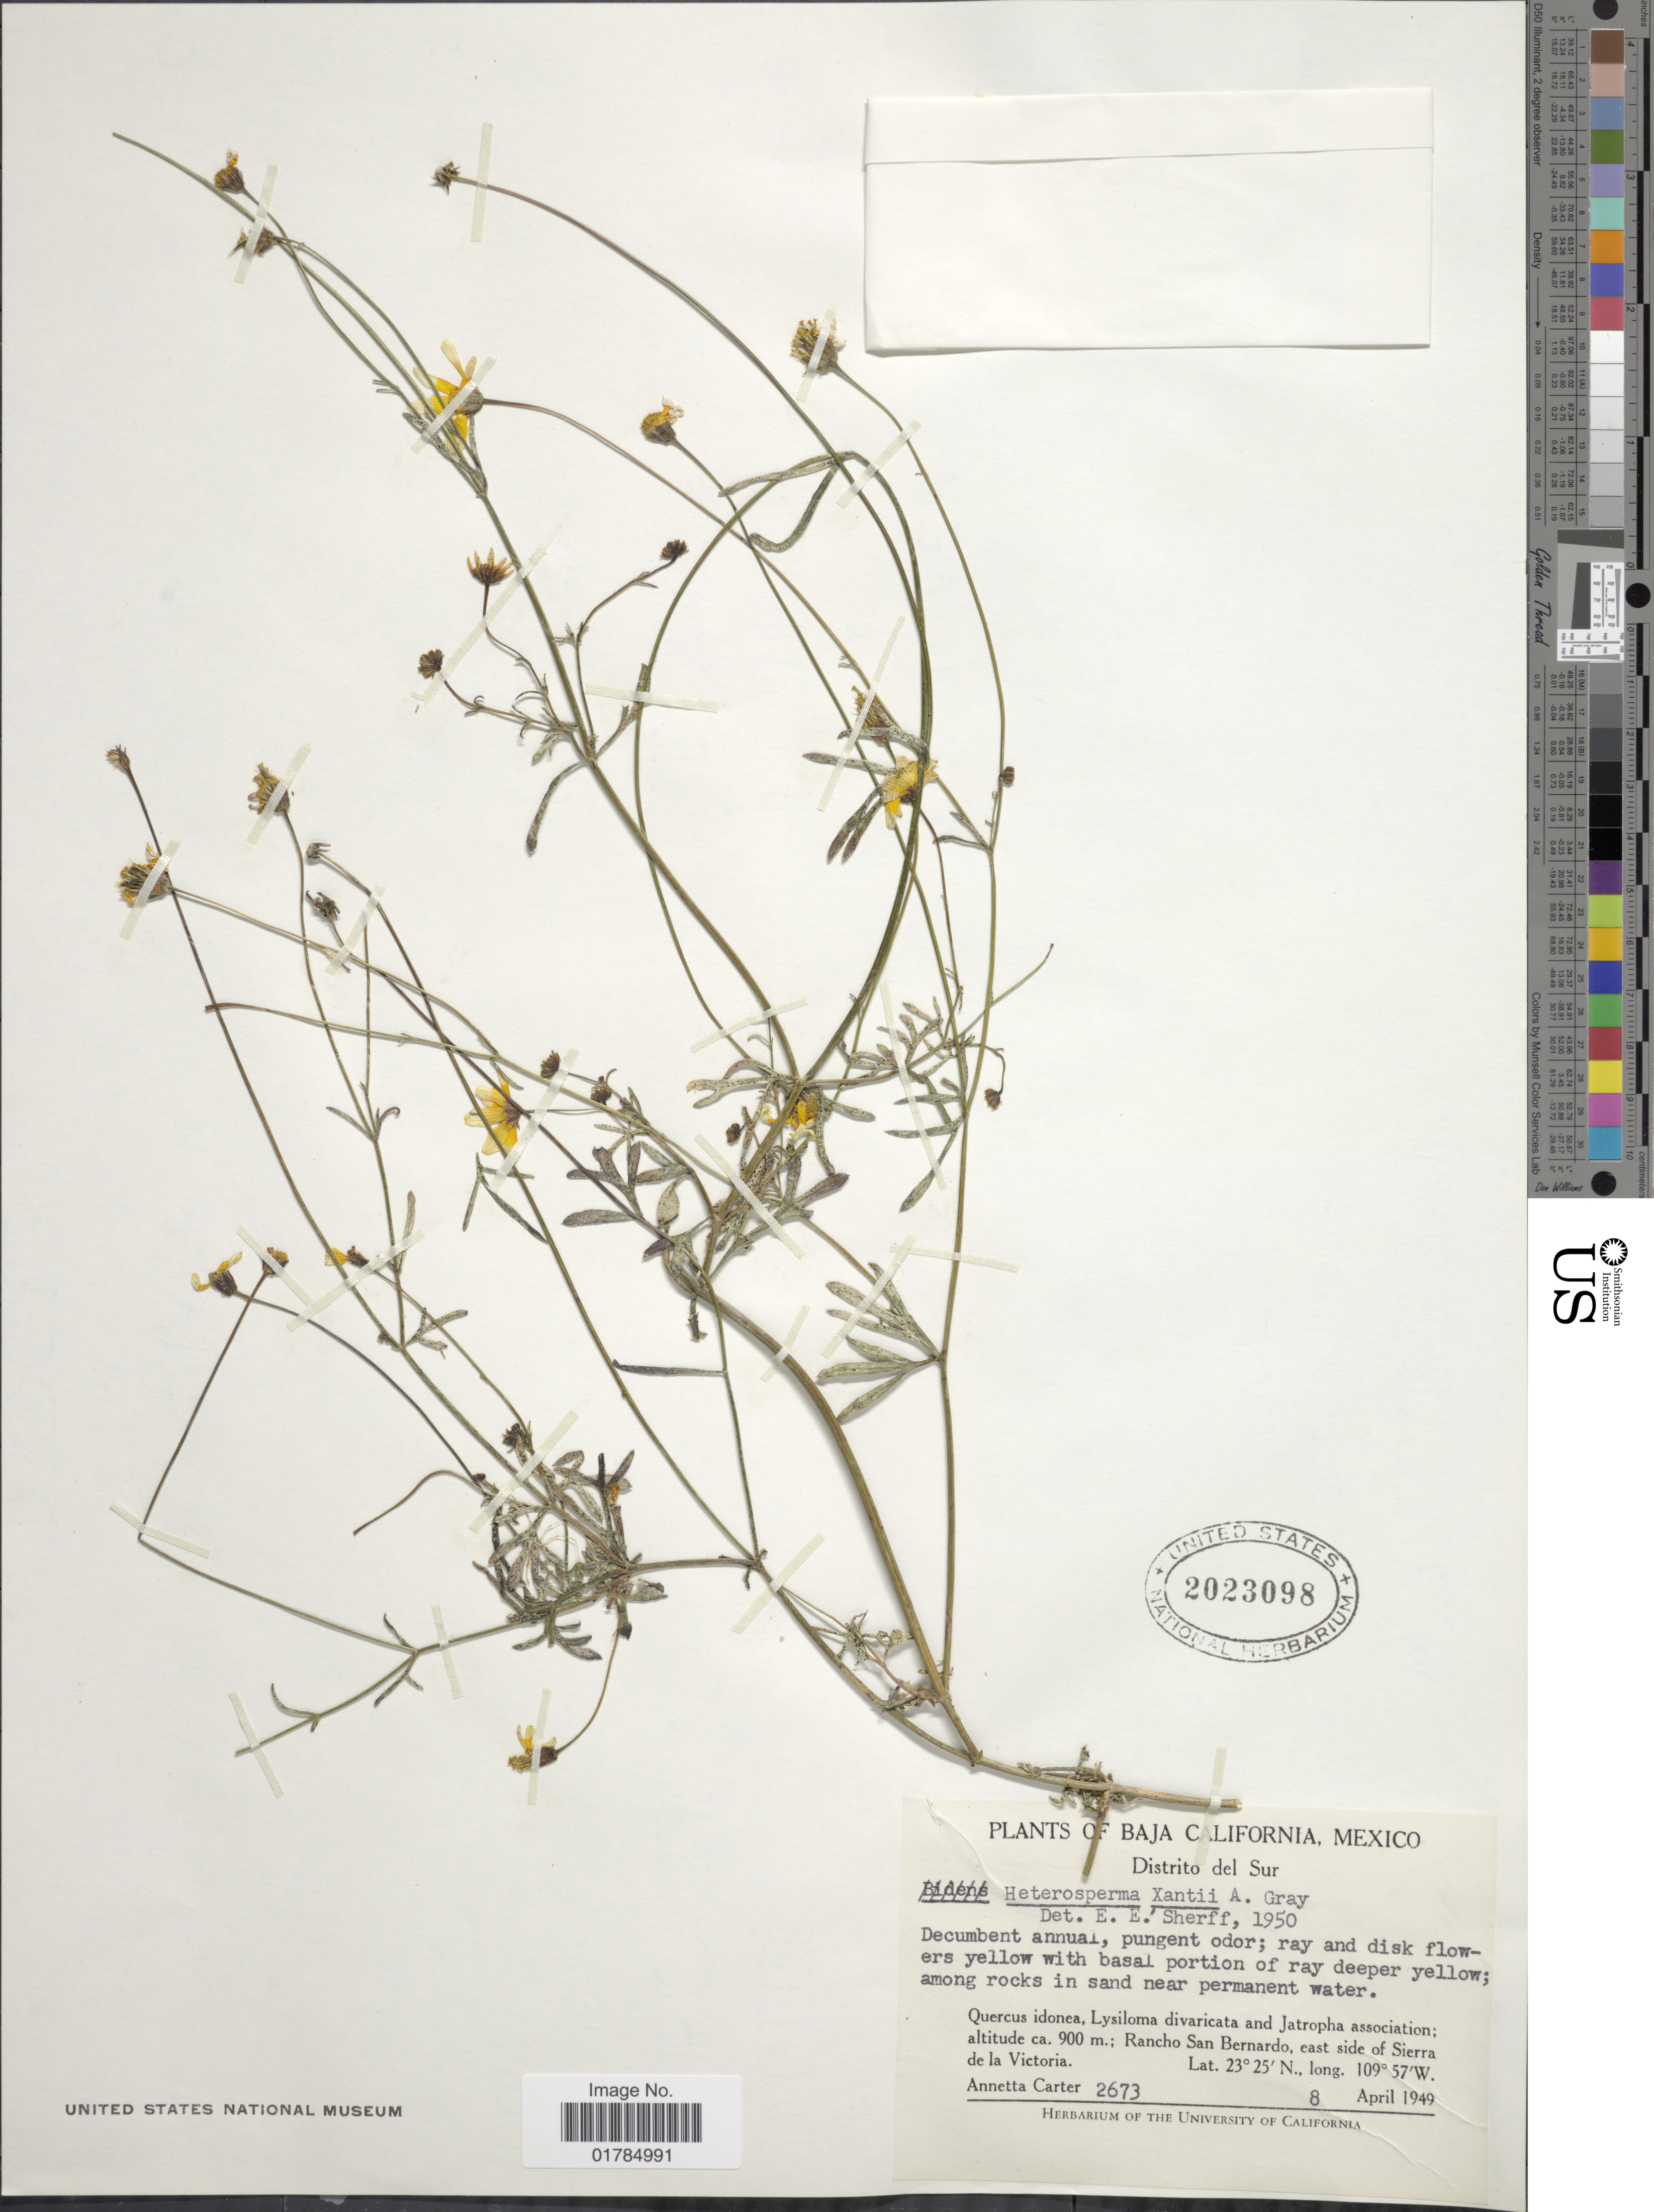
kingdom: Plantae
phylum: Tracheophyta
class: Magnoliopsida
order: Asterales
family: Asteraceae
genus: Heterosperma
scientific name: Heterosperma xanti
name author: Sherff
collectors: A. Carter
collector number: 2673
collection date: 1949-04-08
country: Mexico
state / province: Baja California Sur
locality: Distrito del Sur. Rancho San Bernardo, east side of Sierra de La Victoria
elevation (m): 900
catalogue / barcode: US 2023098